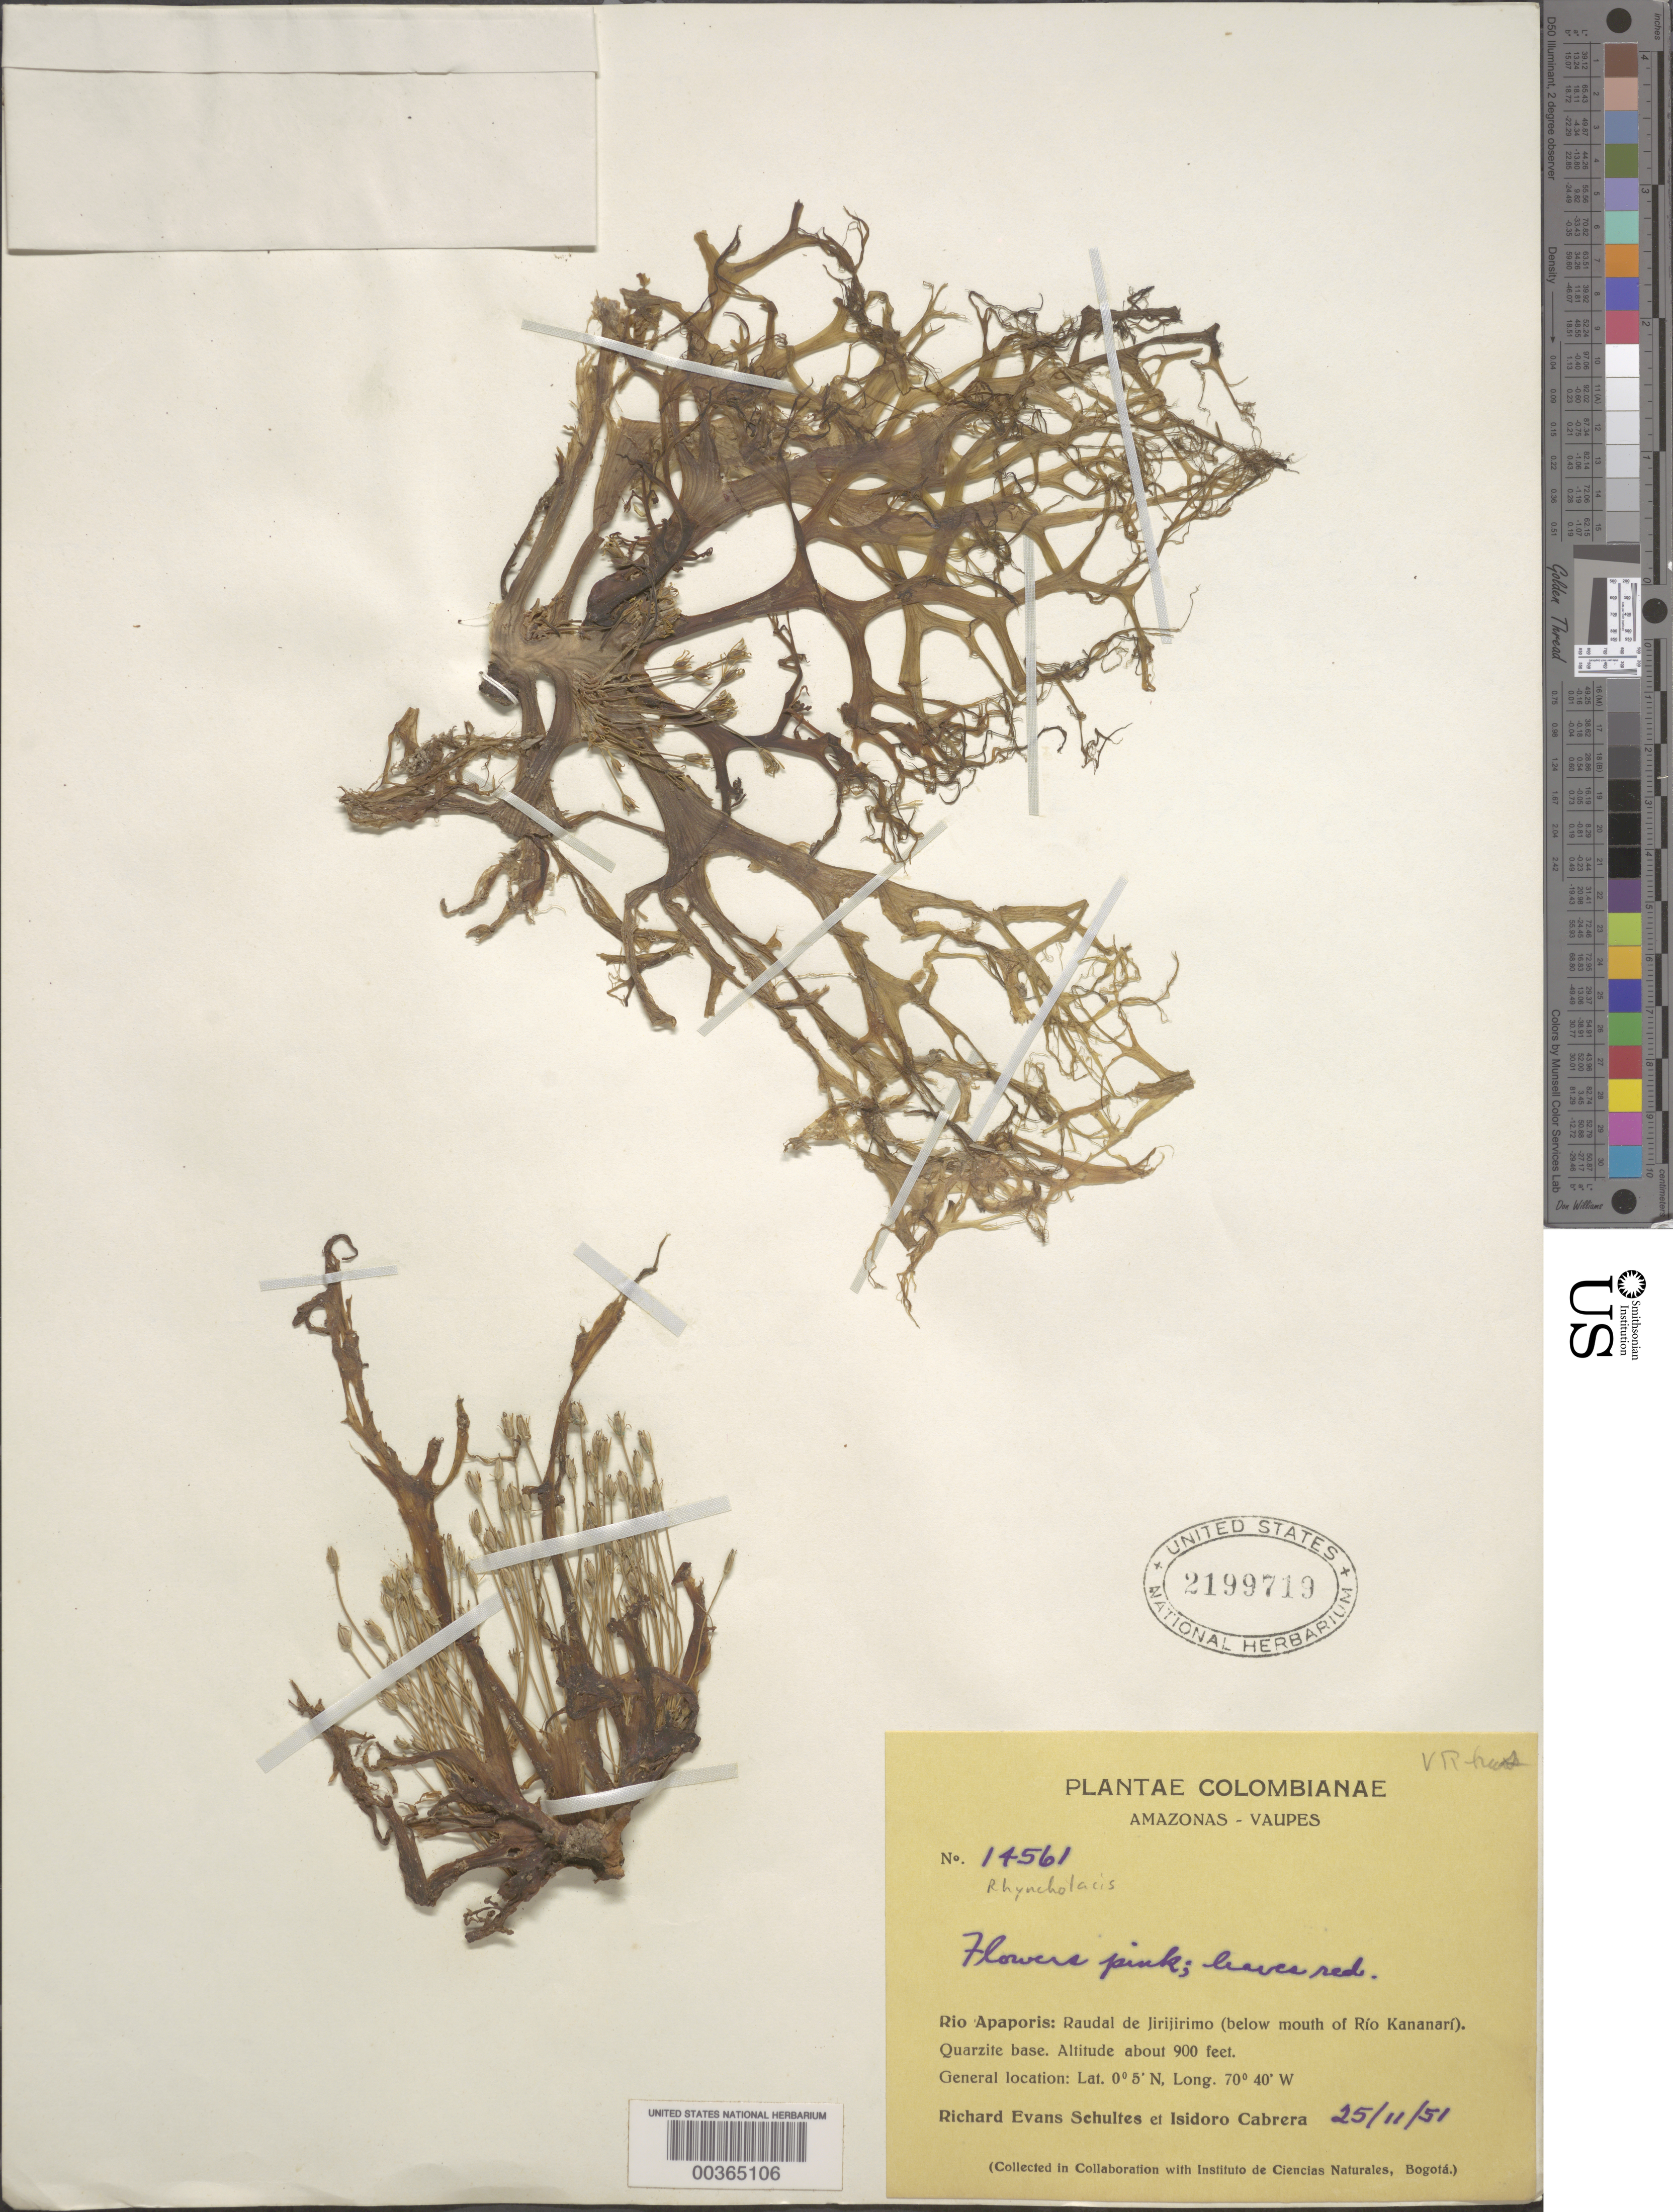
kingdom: Plantae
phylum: Tracheophyta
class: Magnoliopsida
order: Malpighiales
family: Podostemaceae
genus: Rhyncholacis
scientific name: Rhyncholacis sp.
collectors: R. E. Schultes & I. Cabrera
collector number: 14561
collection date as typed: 25 Nov 1951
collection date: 1951-11-25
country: Colombia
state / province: Amazônas / Vaupés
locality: Rio Apaporis, Raudal de Jirijirimo ( below mouth of Rio Kananari)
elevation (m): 274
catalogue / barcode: US 2199719